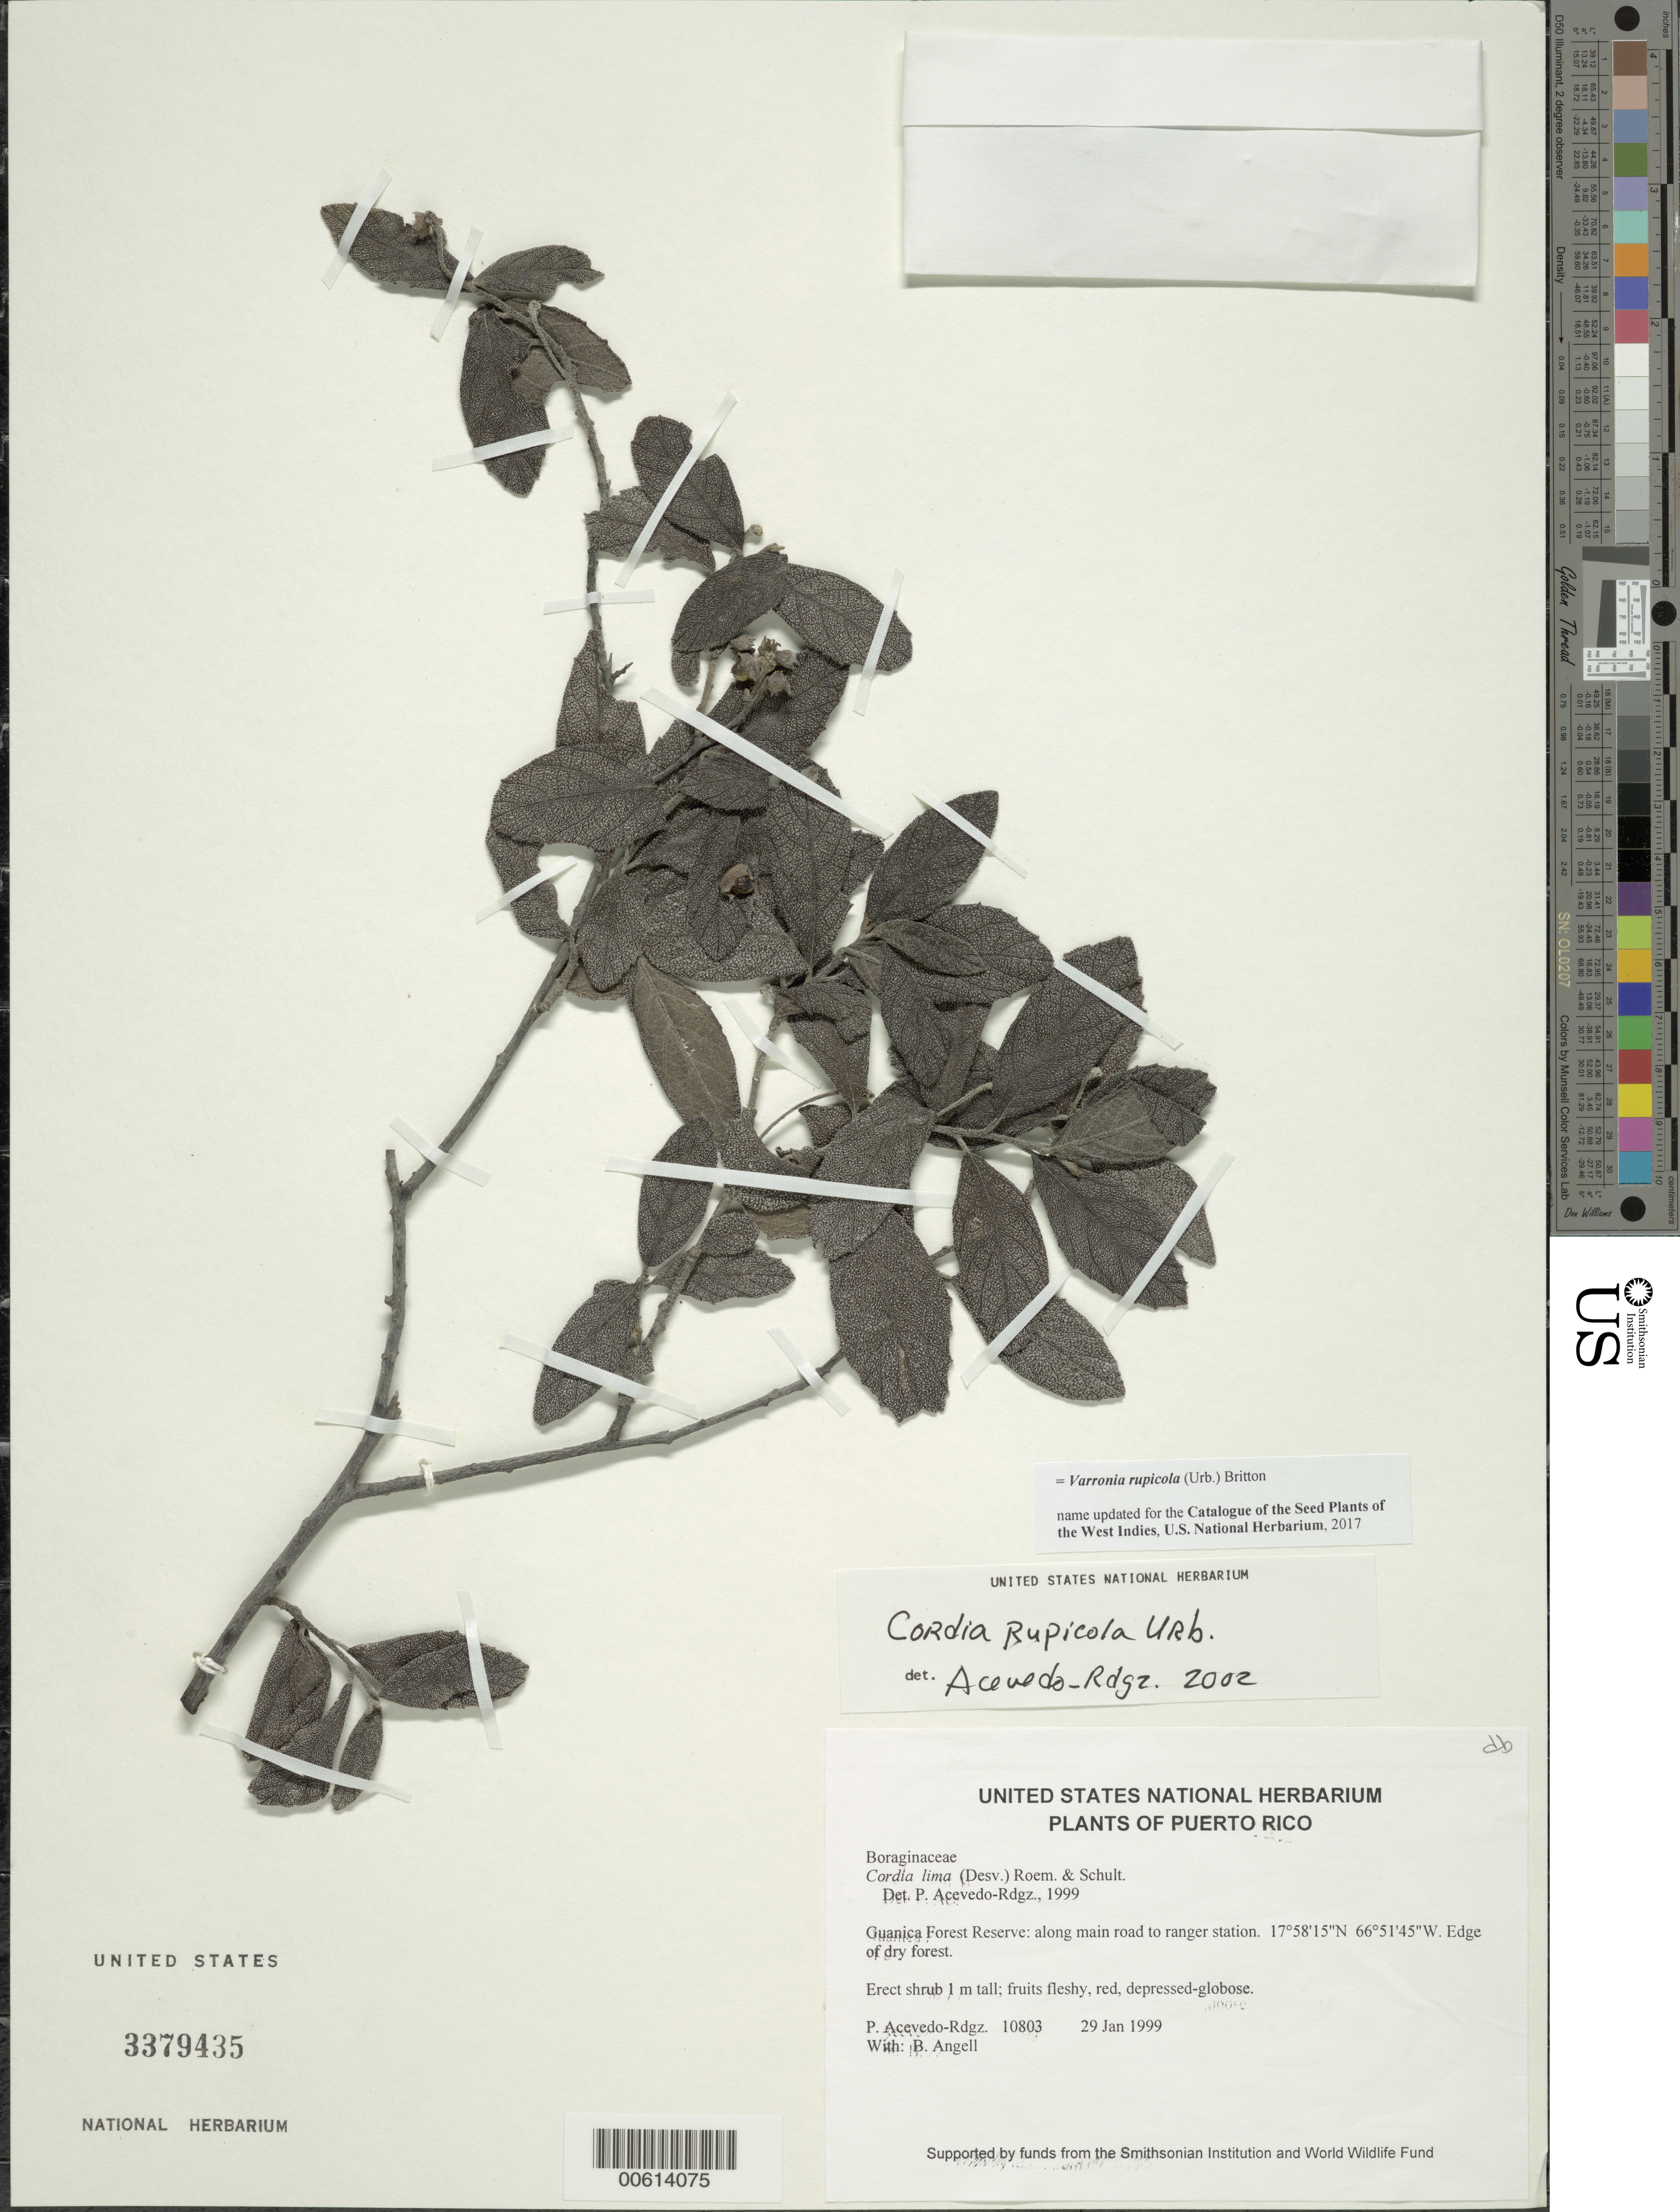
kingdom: Plantae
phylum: Tracheophyta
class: Magnoliopsida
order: Boraginales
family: Cordiaceae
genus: Varronia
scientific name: Varronia rupicola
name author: (Urb.) Britton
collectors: P. Acevedo-Rodr. & Bobbi Angell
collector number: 10803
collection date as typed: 29 Jan 1999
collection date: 1999-01-29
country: Puerto Rico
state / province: Guánica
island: Puerto Rico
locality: Guánica; Guánica Forest along main road to Ranger Station.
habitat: Edge of dry forest.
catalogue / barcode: US 3379435